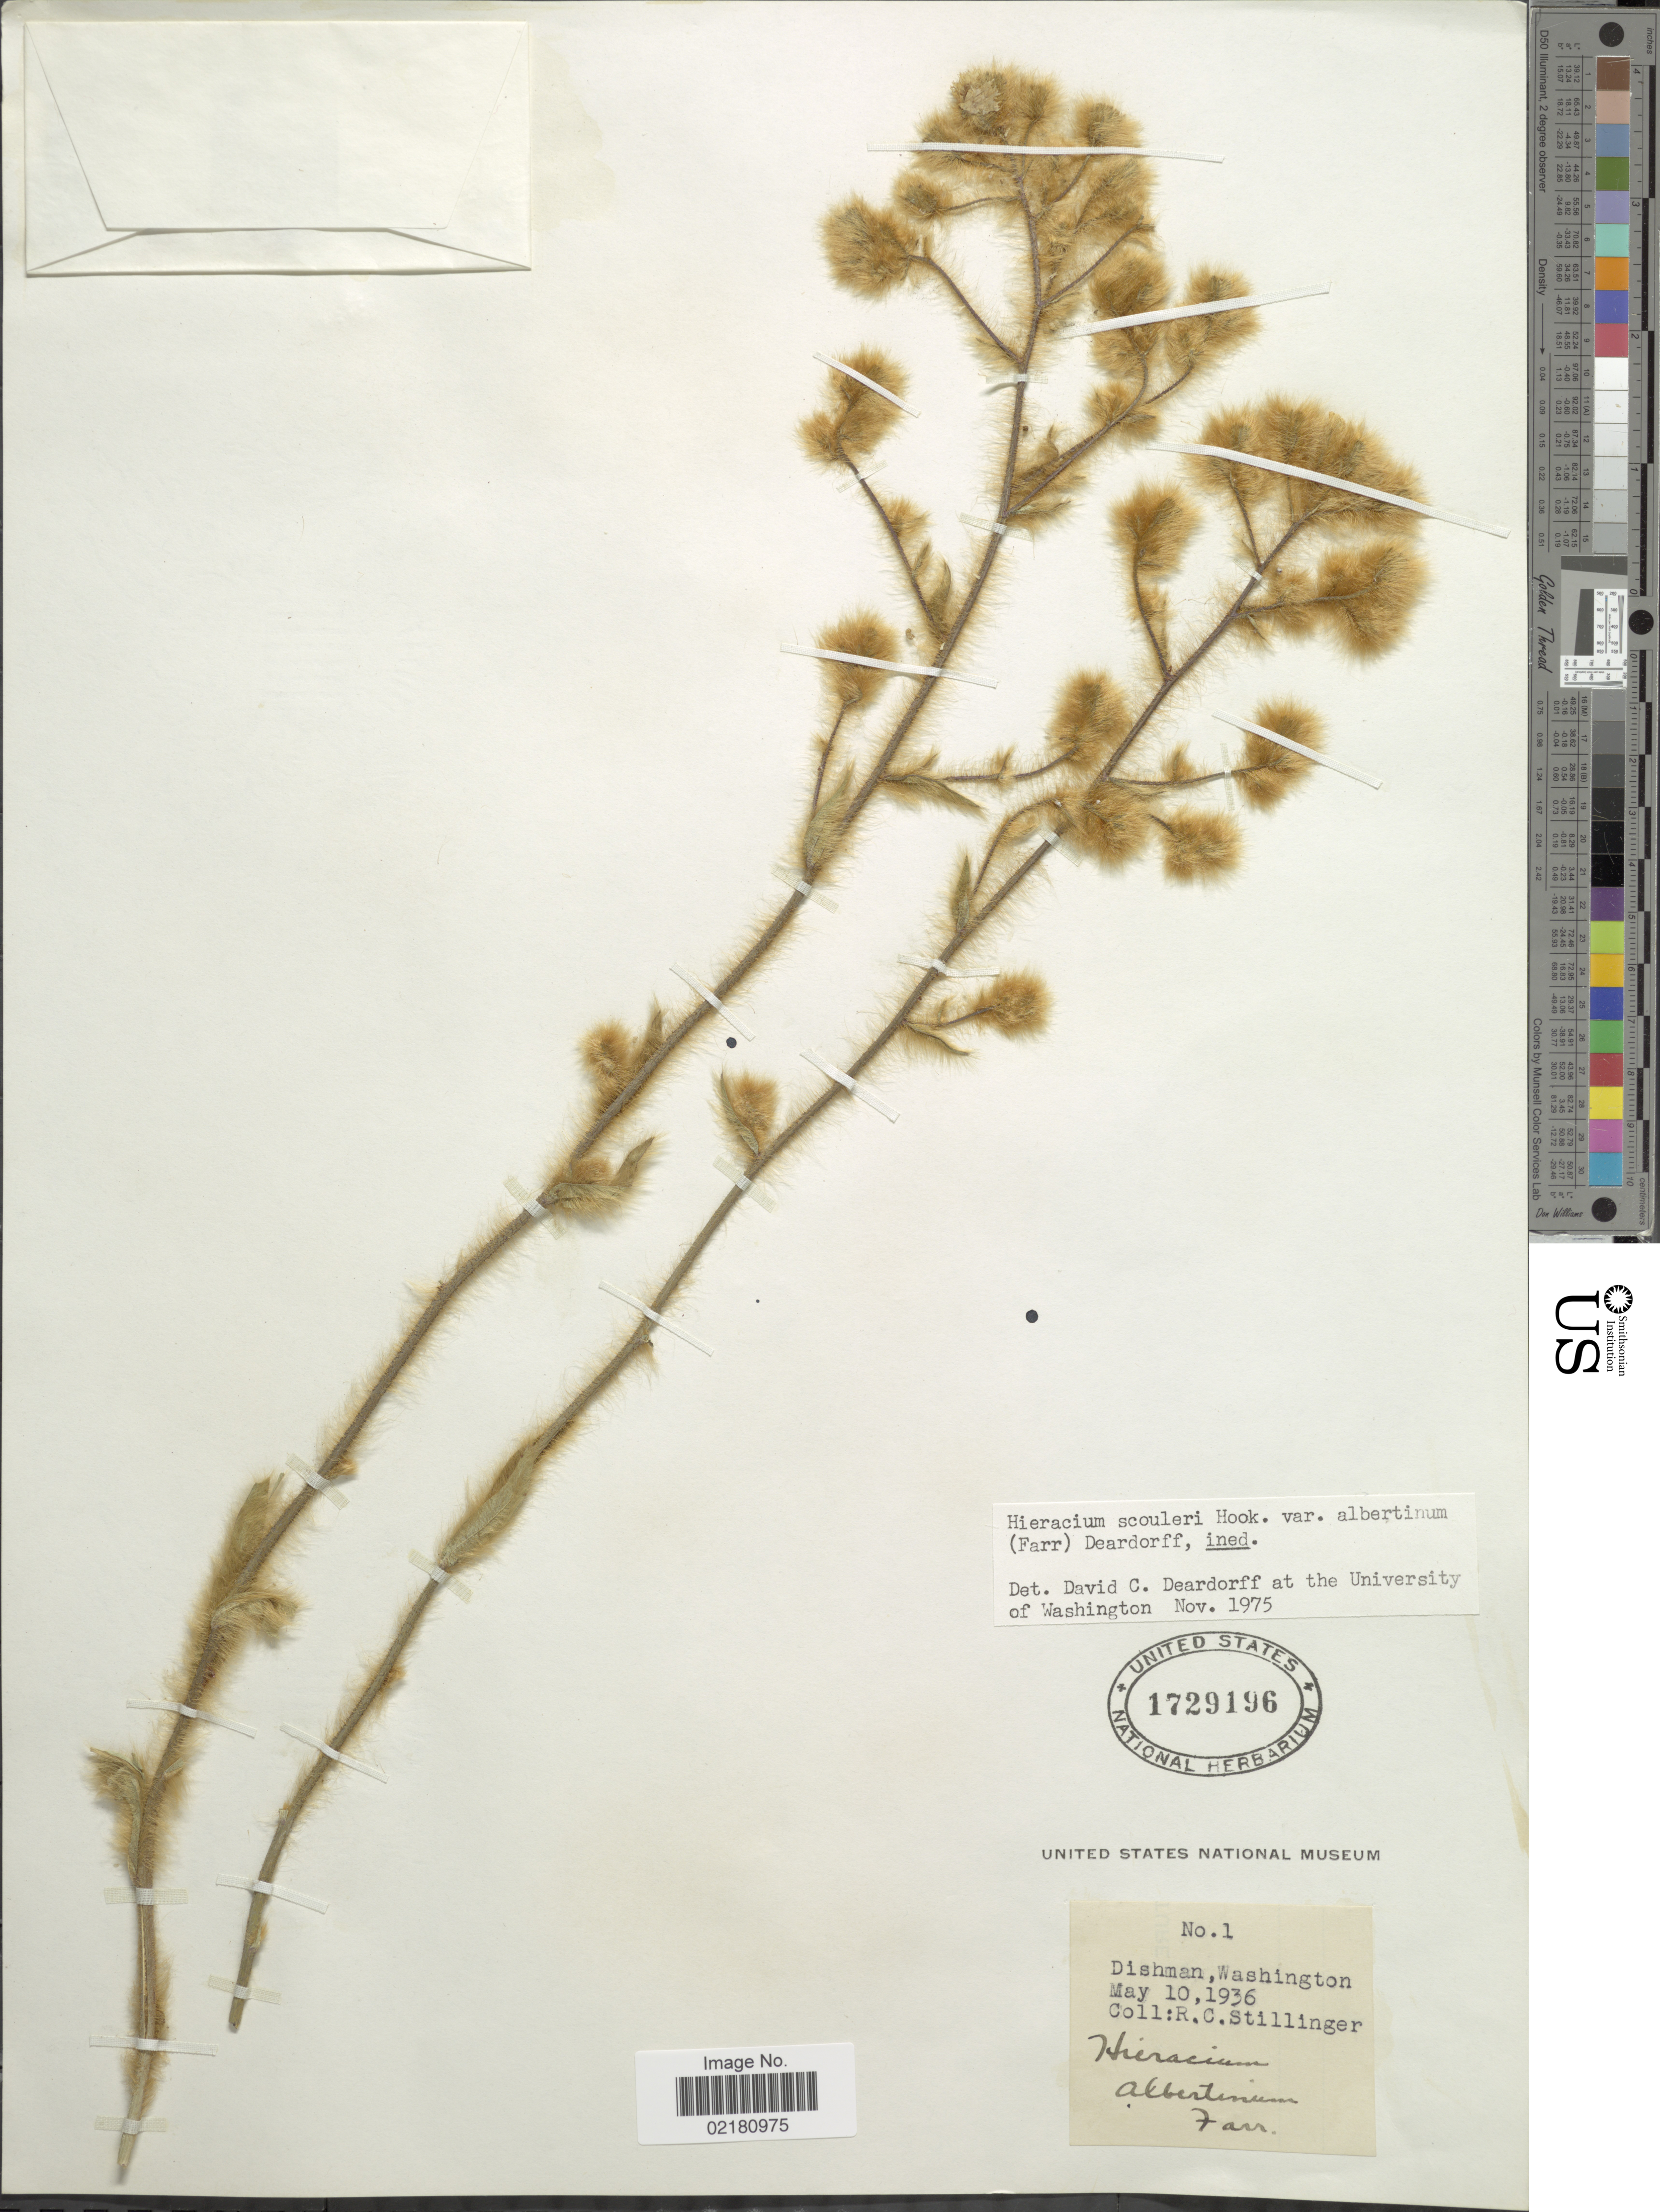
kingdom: Plantae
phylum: Tracheophyta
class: Magnoliopsida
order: Asterales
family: Asteraceae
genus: Hieracium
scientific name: Hieracium scouleri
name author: Hook.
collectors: R. Stillinger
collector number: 1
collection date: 1936-05-10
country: United States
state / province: Washington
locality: Dishman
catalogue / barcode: US 1729196